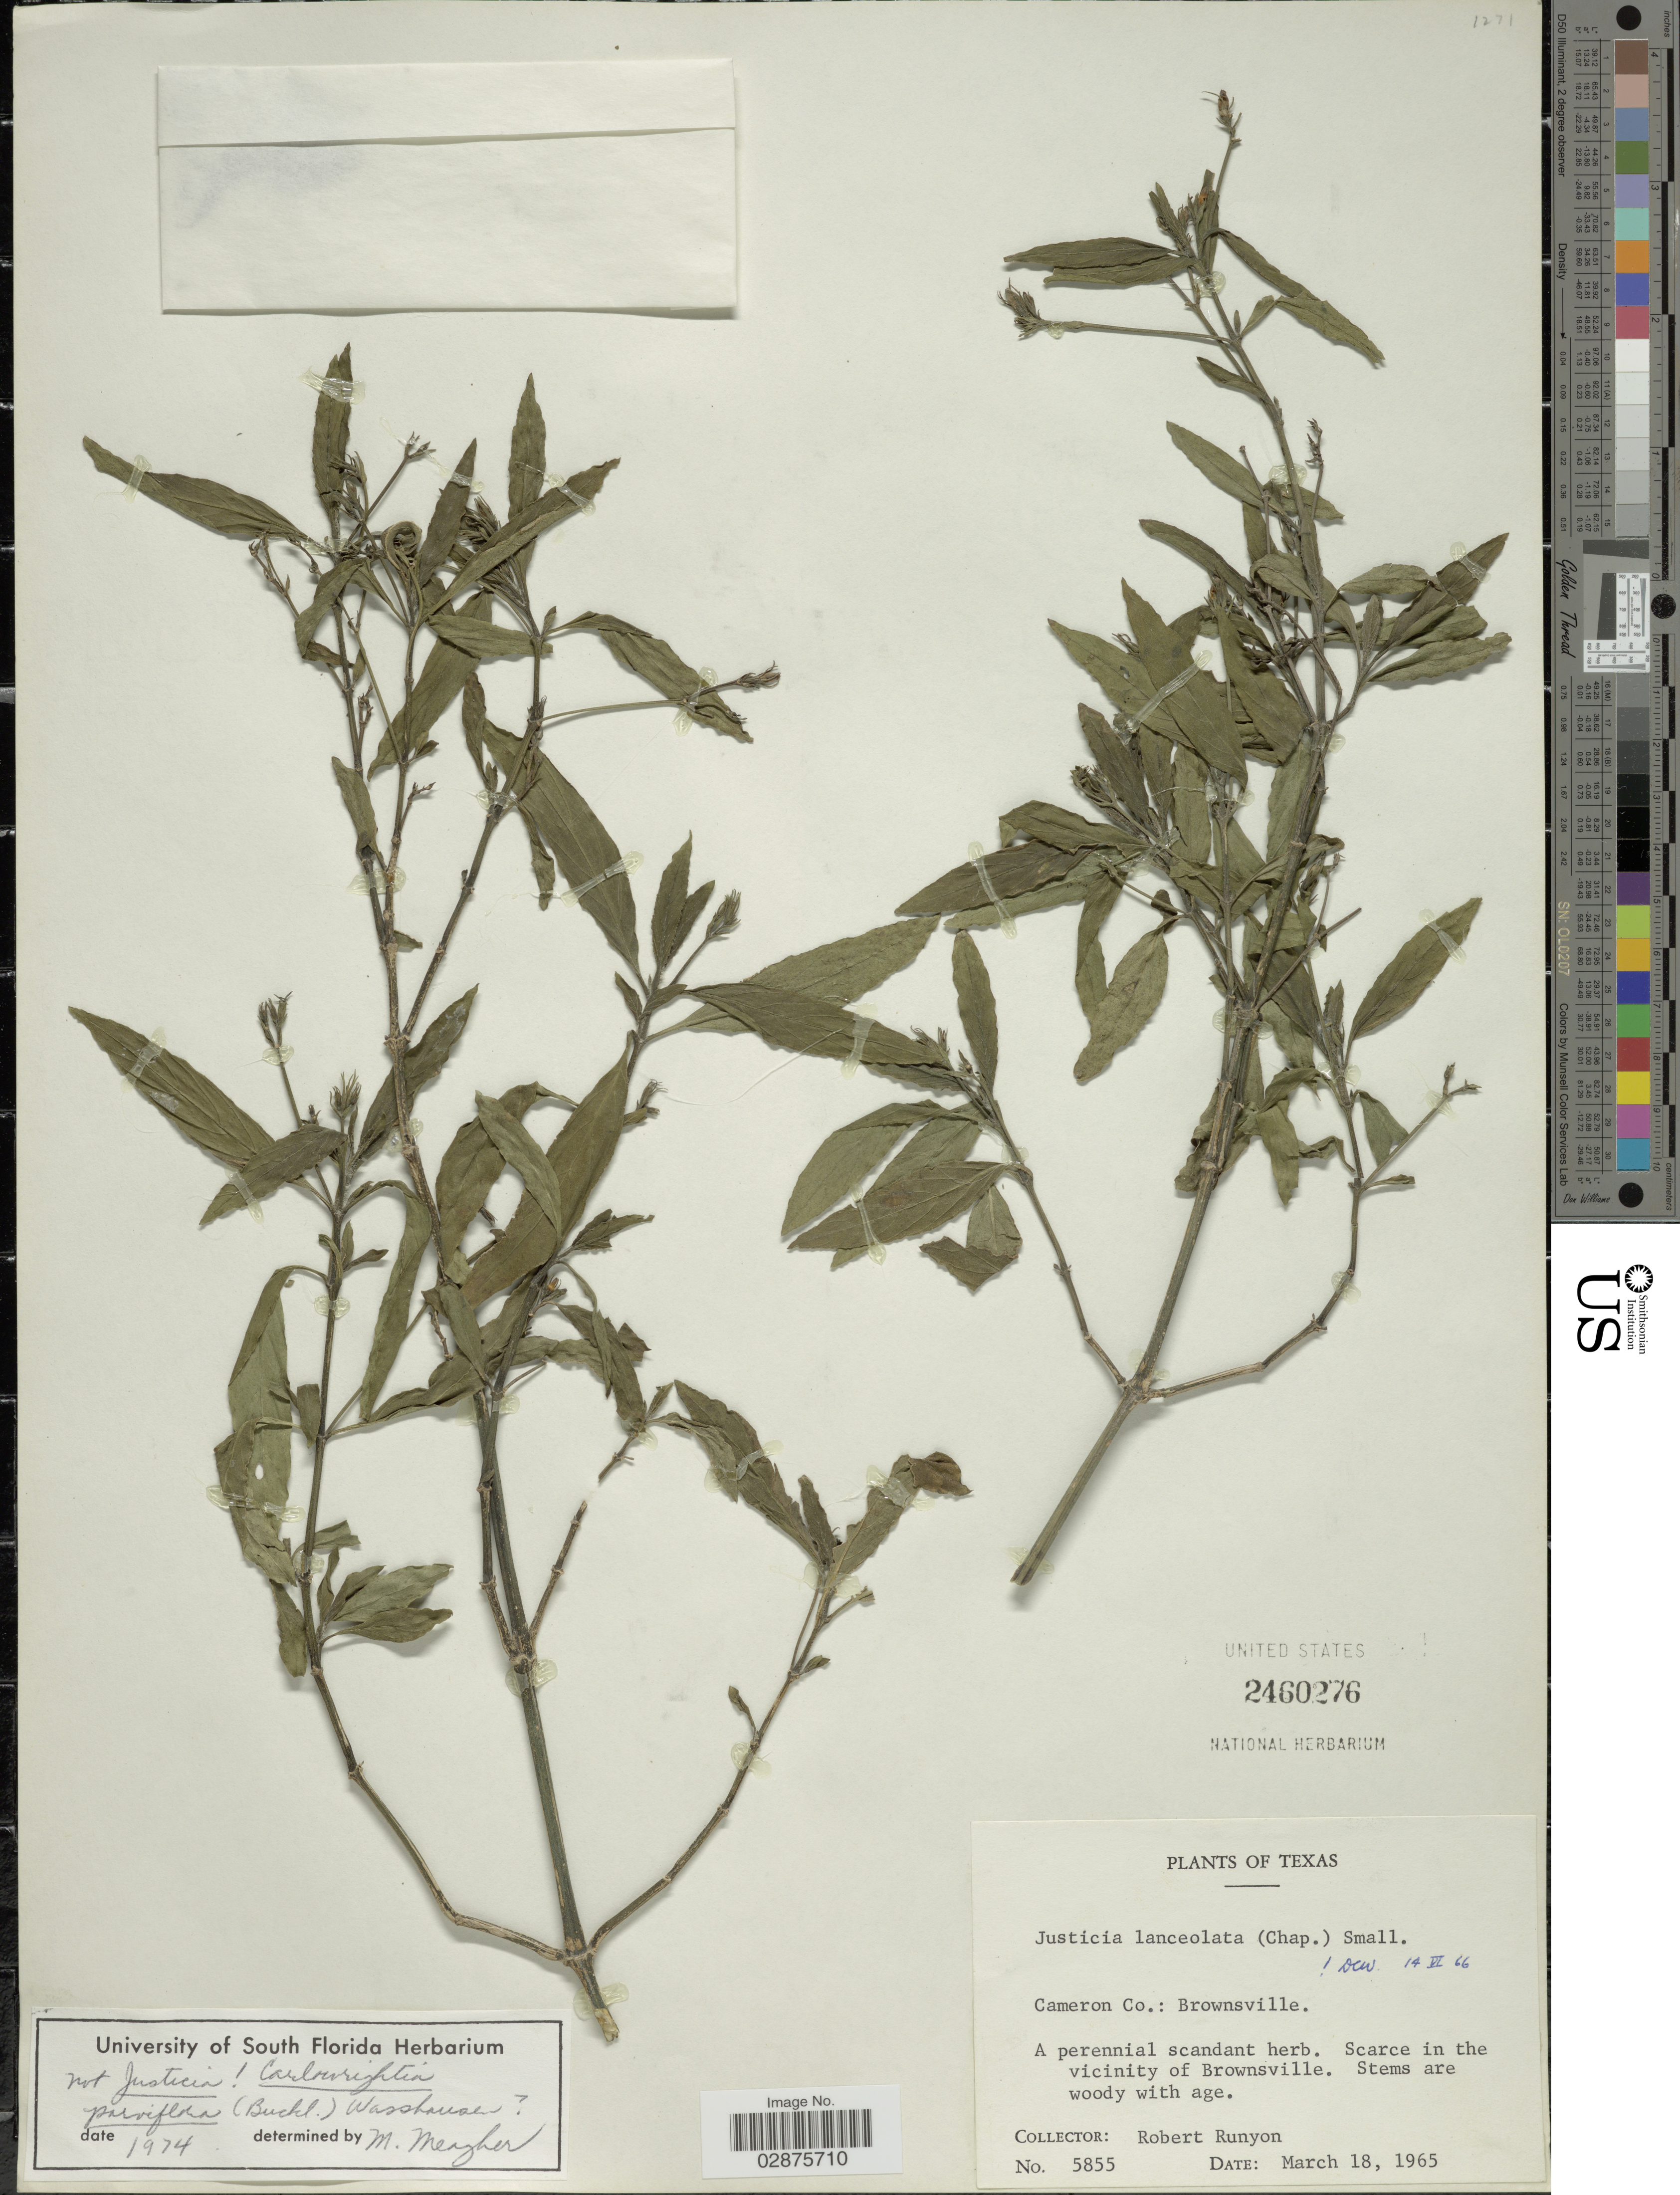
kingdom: Plantae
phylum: Tracheophyta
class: Magnoliopsida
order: Lamiales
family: Acanthaceae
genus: Justicia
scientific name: Justicia runyonii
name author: Small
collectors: R. Runyon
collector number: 5855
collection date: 1965-03-18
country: United States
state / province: Texas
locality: Cameron Co.: Brownsville. Scarce in the vicinity of Brownsville. Stems are woody with age.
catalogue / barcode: US 2460276